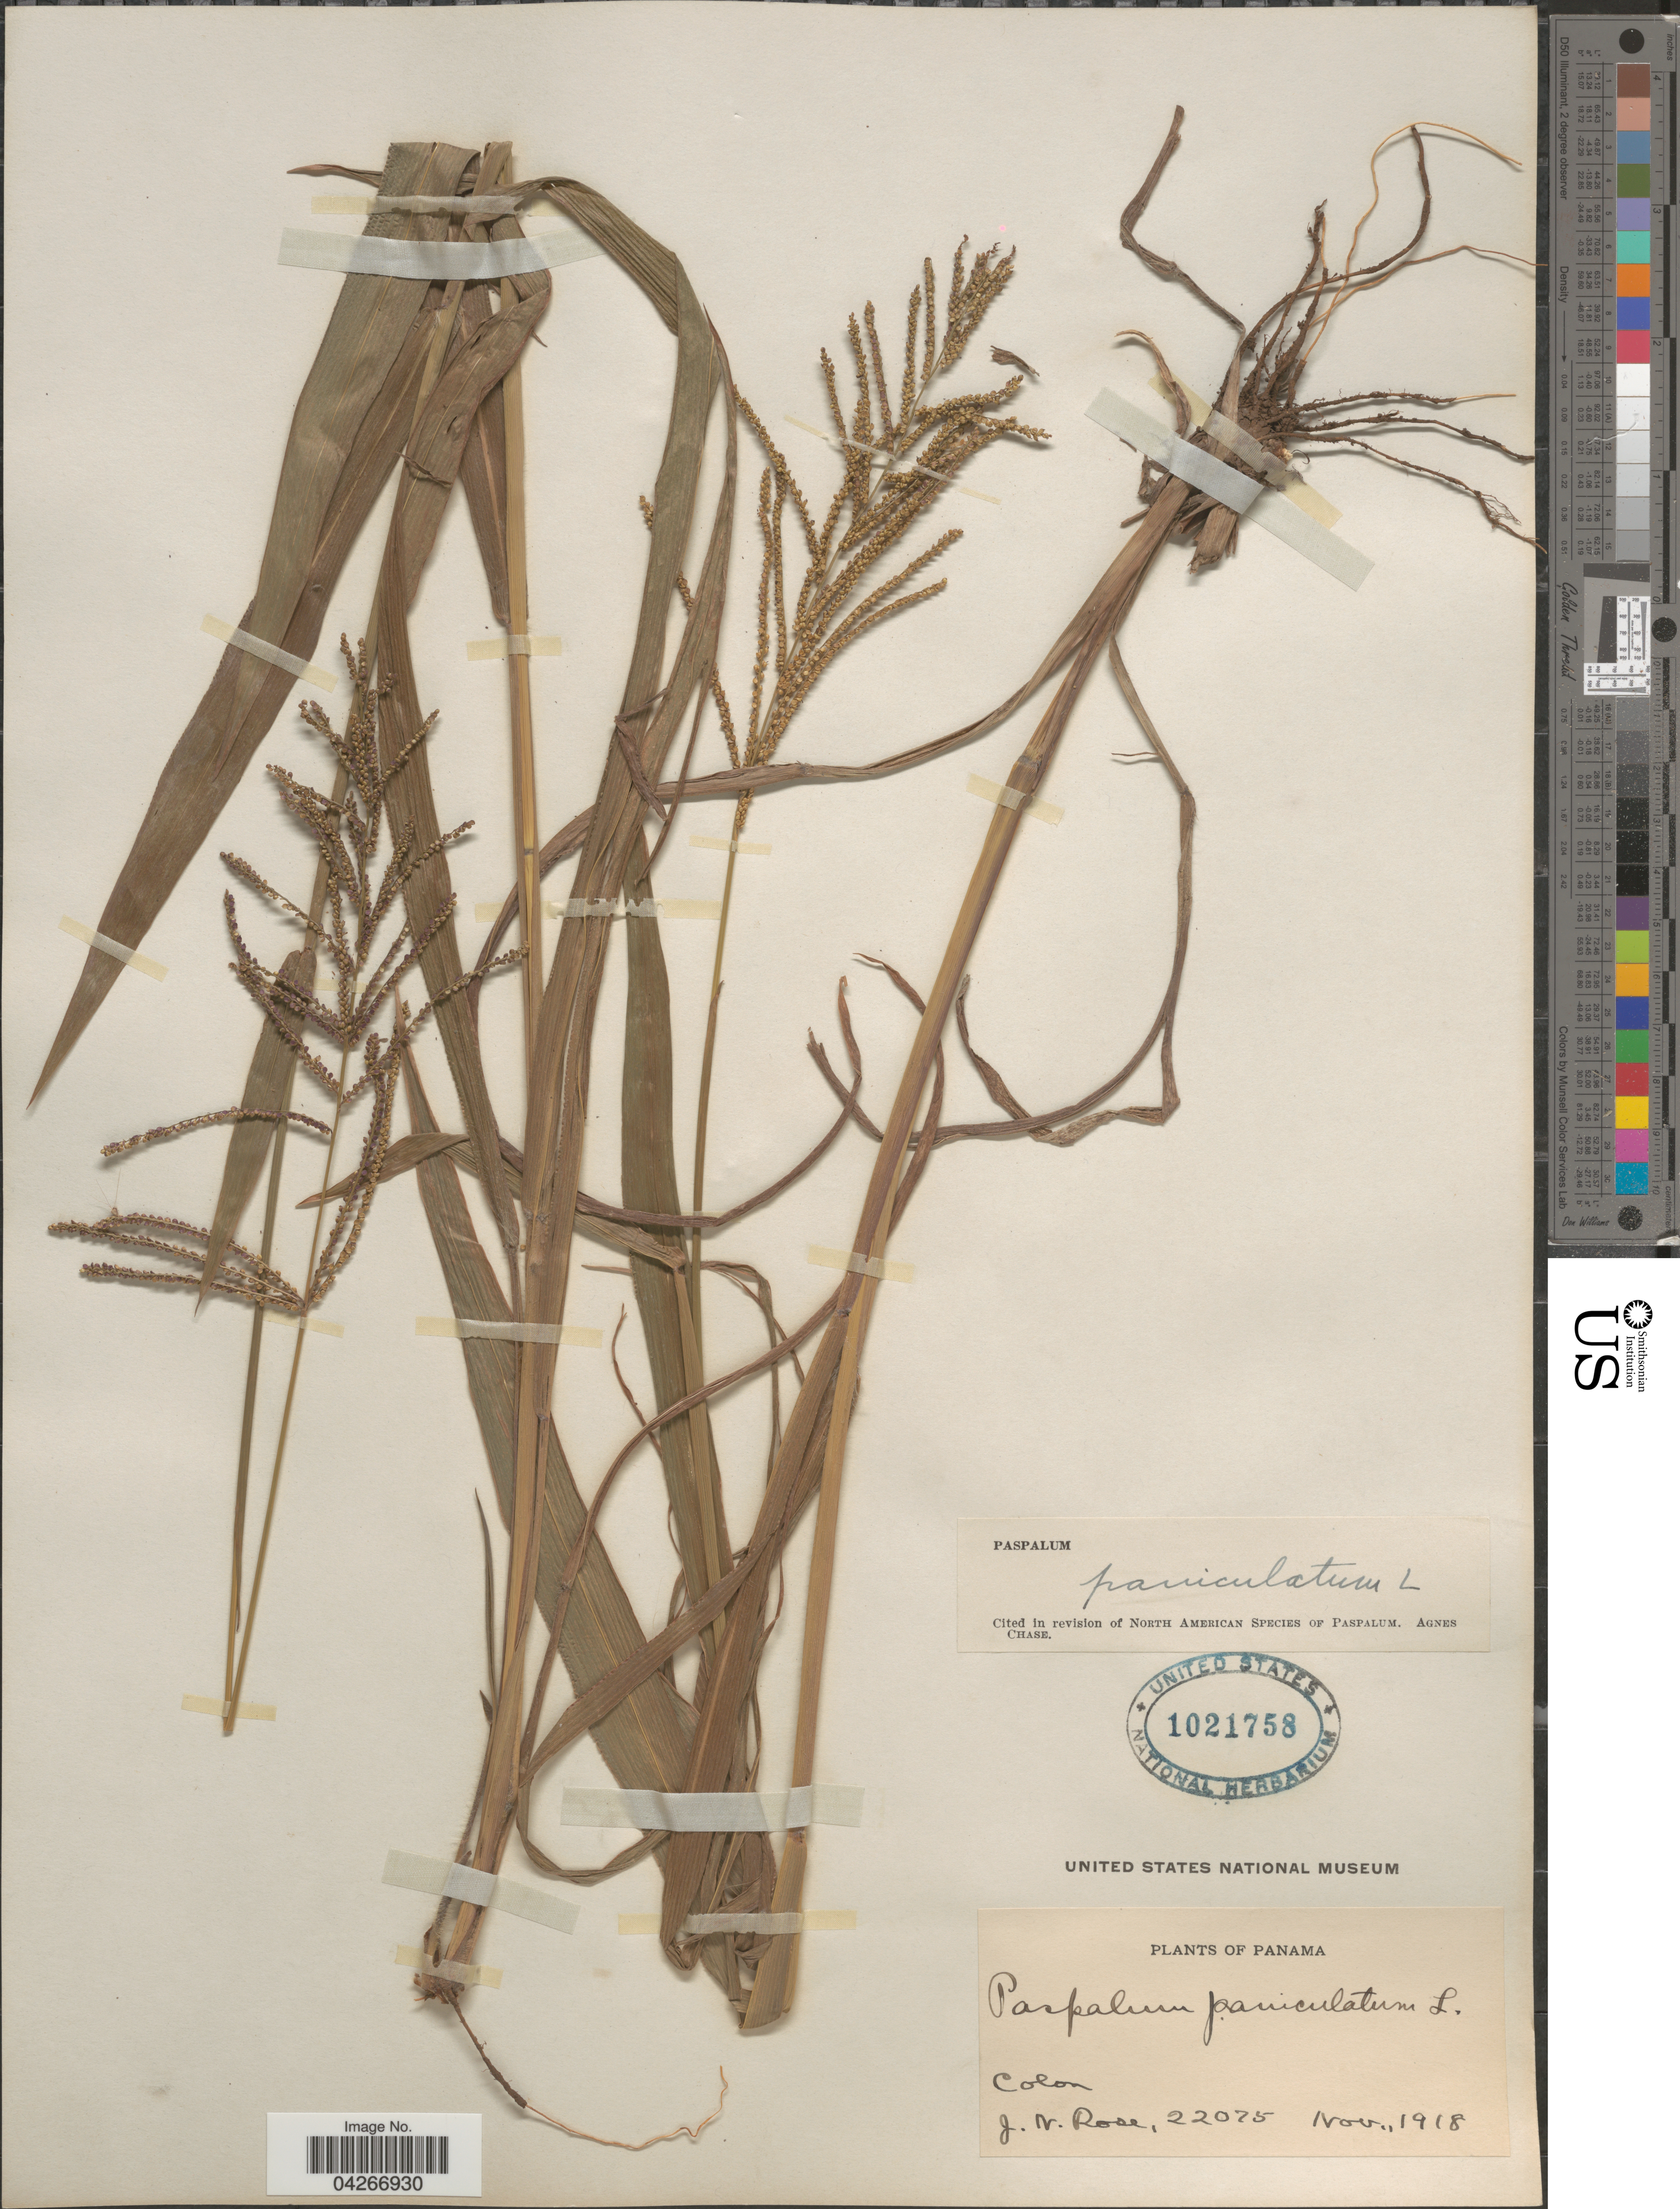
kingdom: Plantae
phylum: Tracheophyta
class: Liliopsida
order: Poales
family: Poaceae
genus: Paspalum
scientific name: Paspalum paniculatum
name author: L.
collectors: J. N. Rose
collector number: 22075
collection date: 1918-11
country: Panama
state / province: Colón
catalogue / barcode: US 1021758